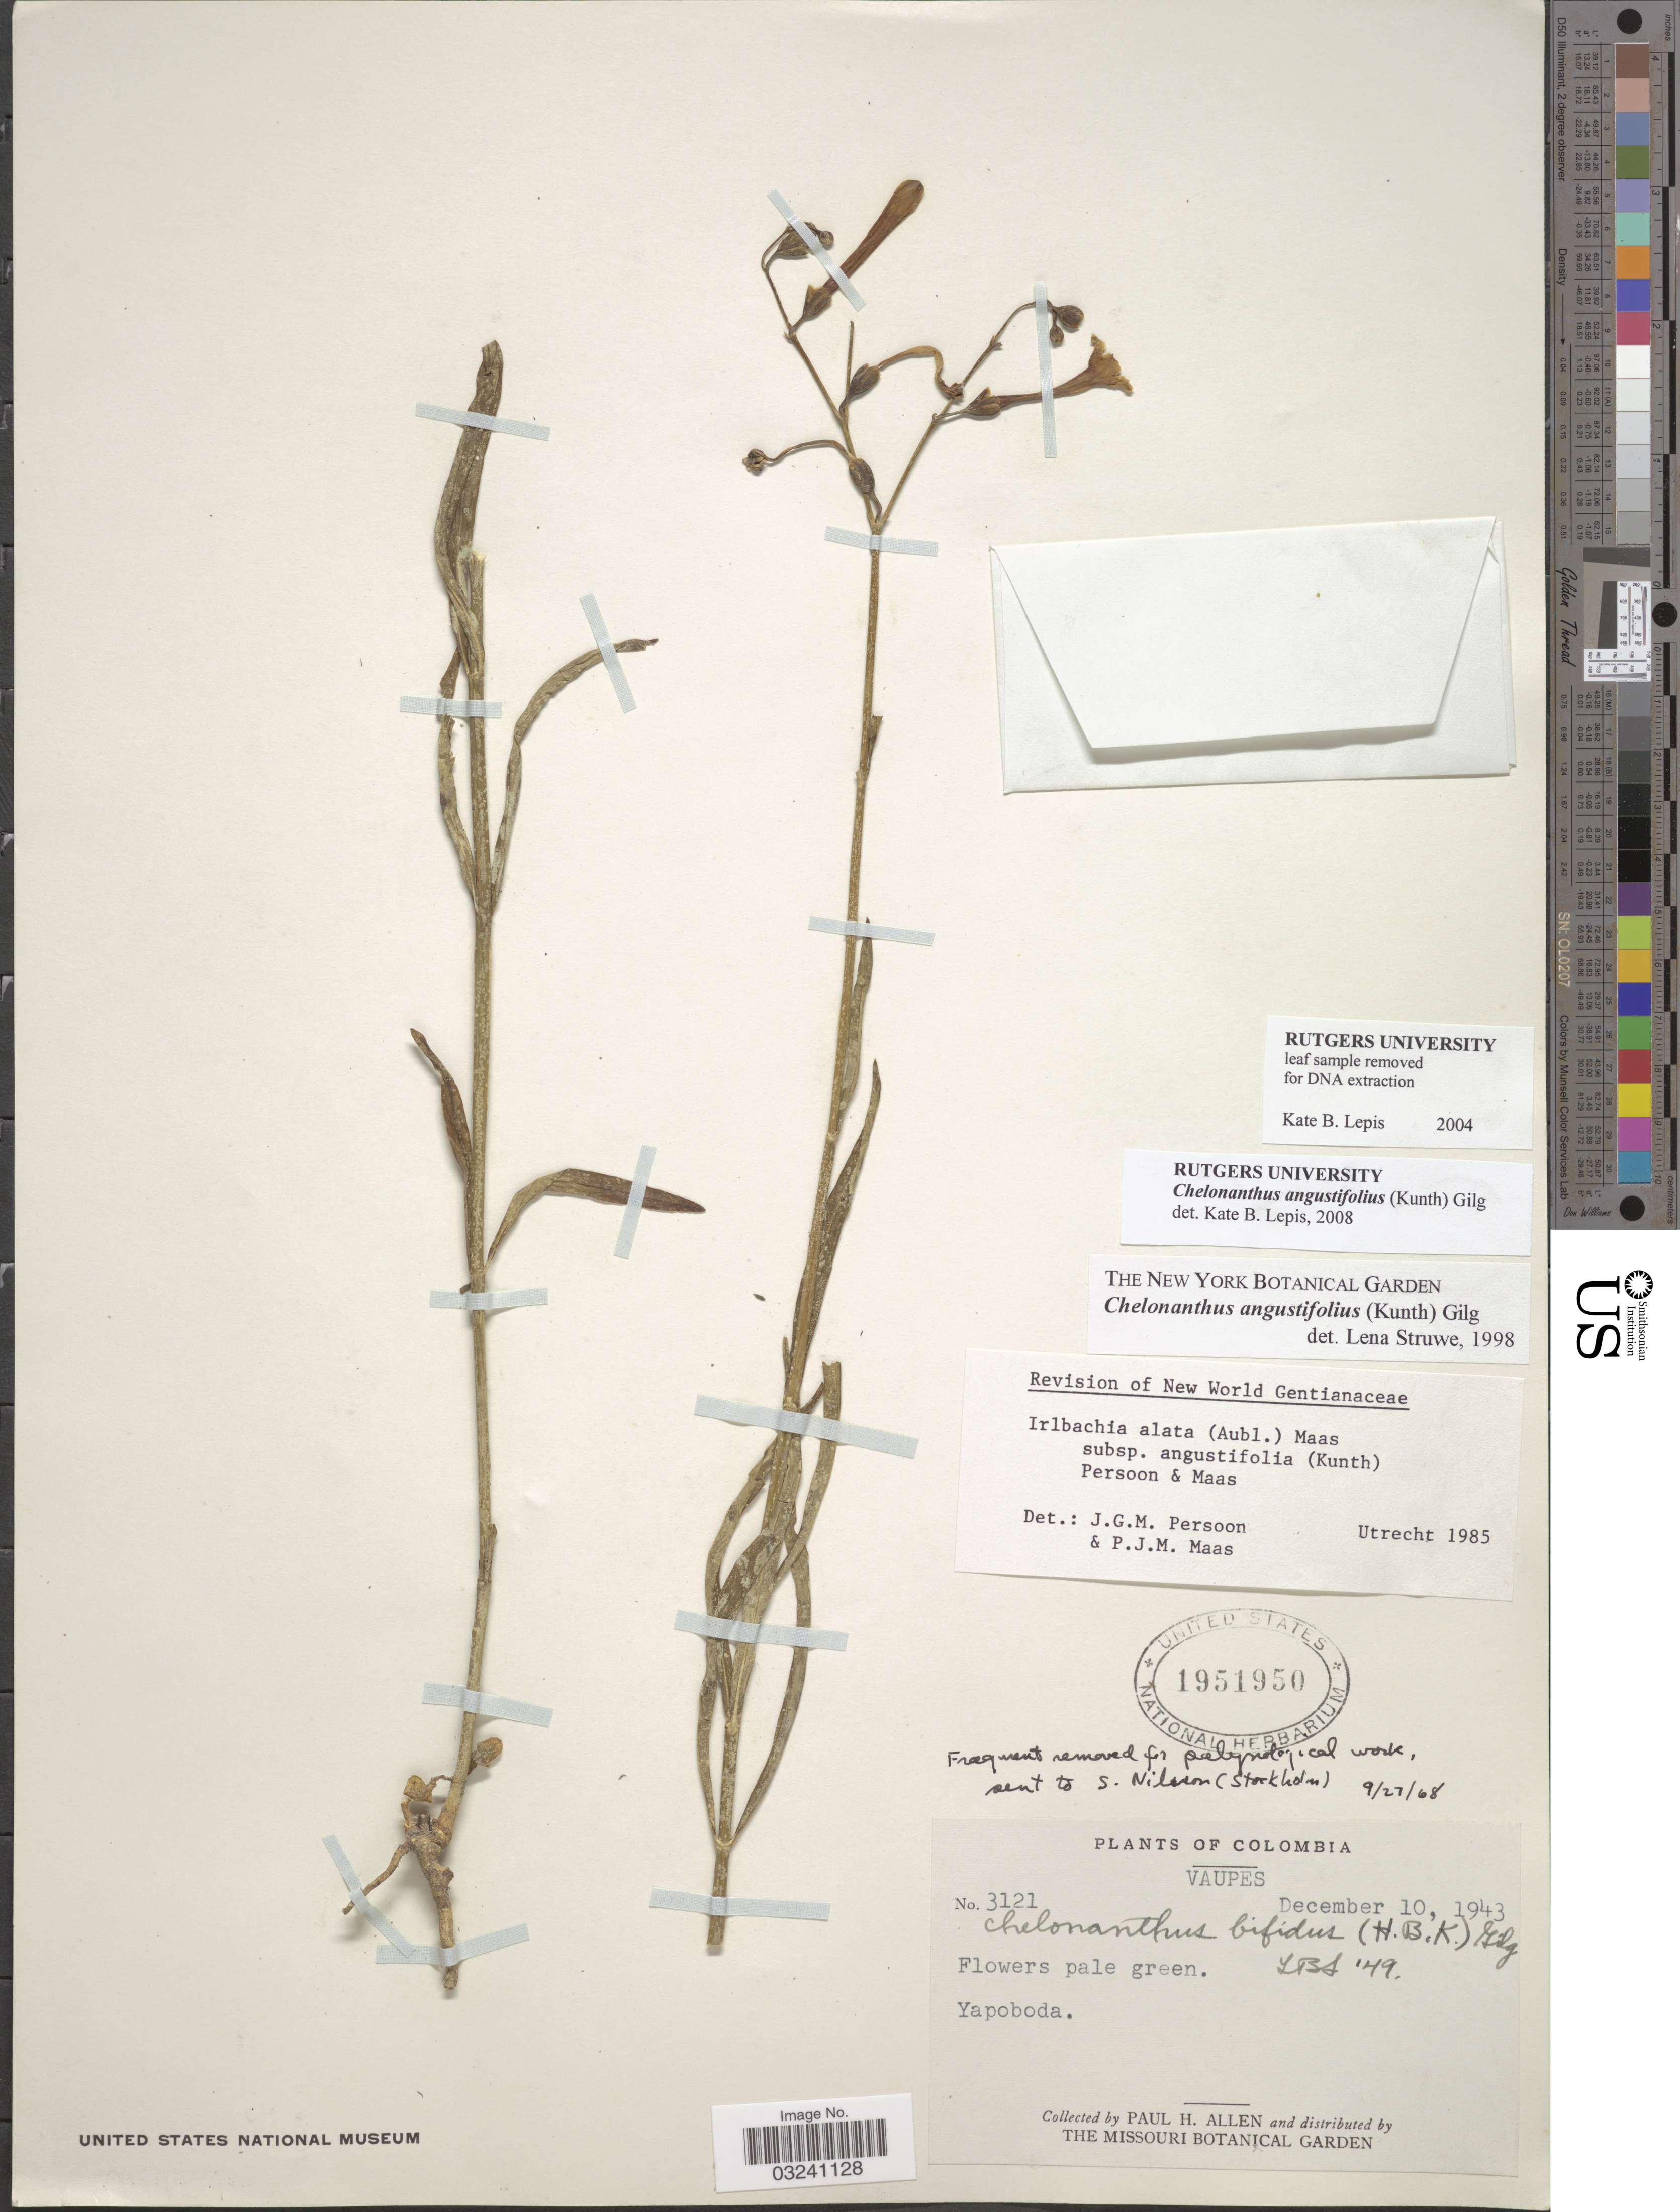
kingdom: Plantae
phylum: Tracheophyta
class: Magnoliopsida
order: Gentianales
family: Gentianaceae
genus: Chelonanthus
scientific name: Chelonanthus angustifolius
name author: (Kunth) Gilg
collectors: P. H. Allen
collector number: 3121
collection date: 1943-12-10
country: Colombia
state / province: Vaupés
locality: Yapoboda.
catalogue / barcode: US 1951950